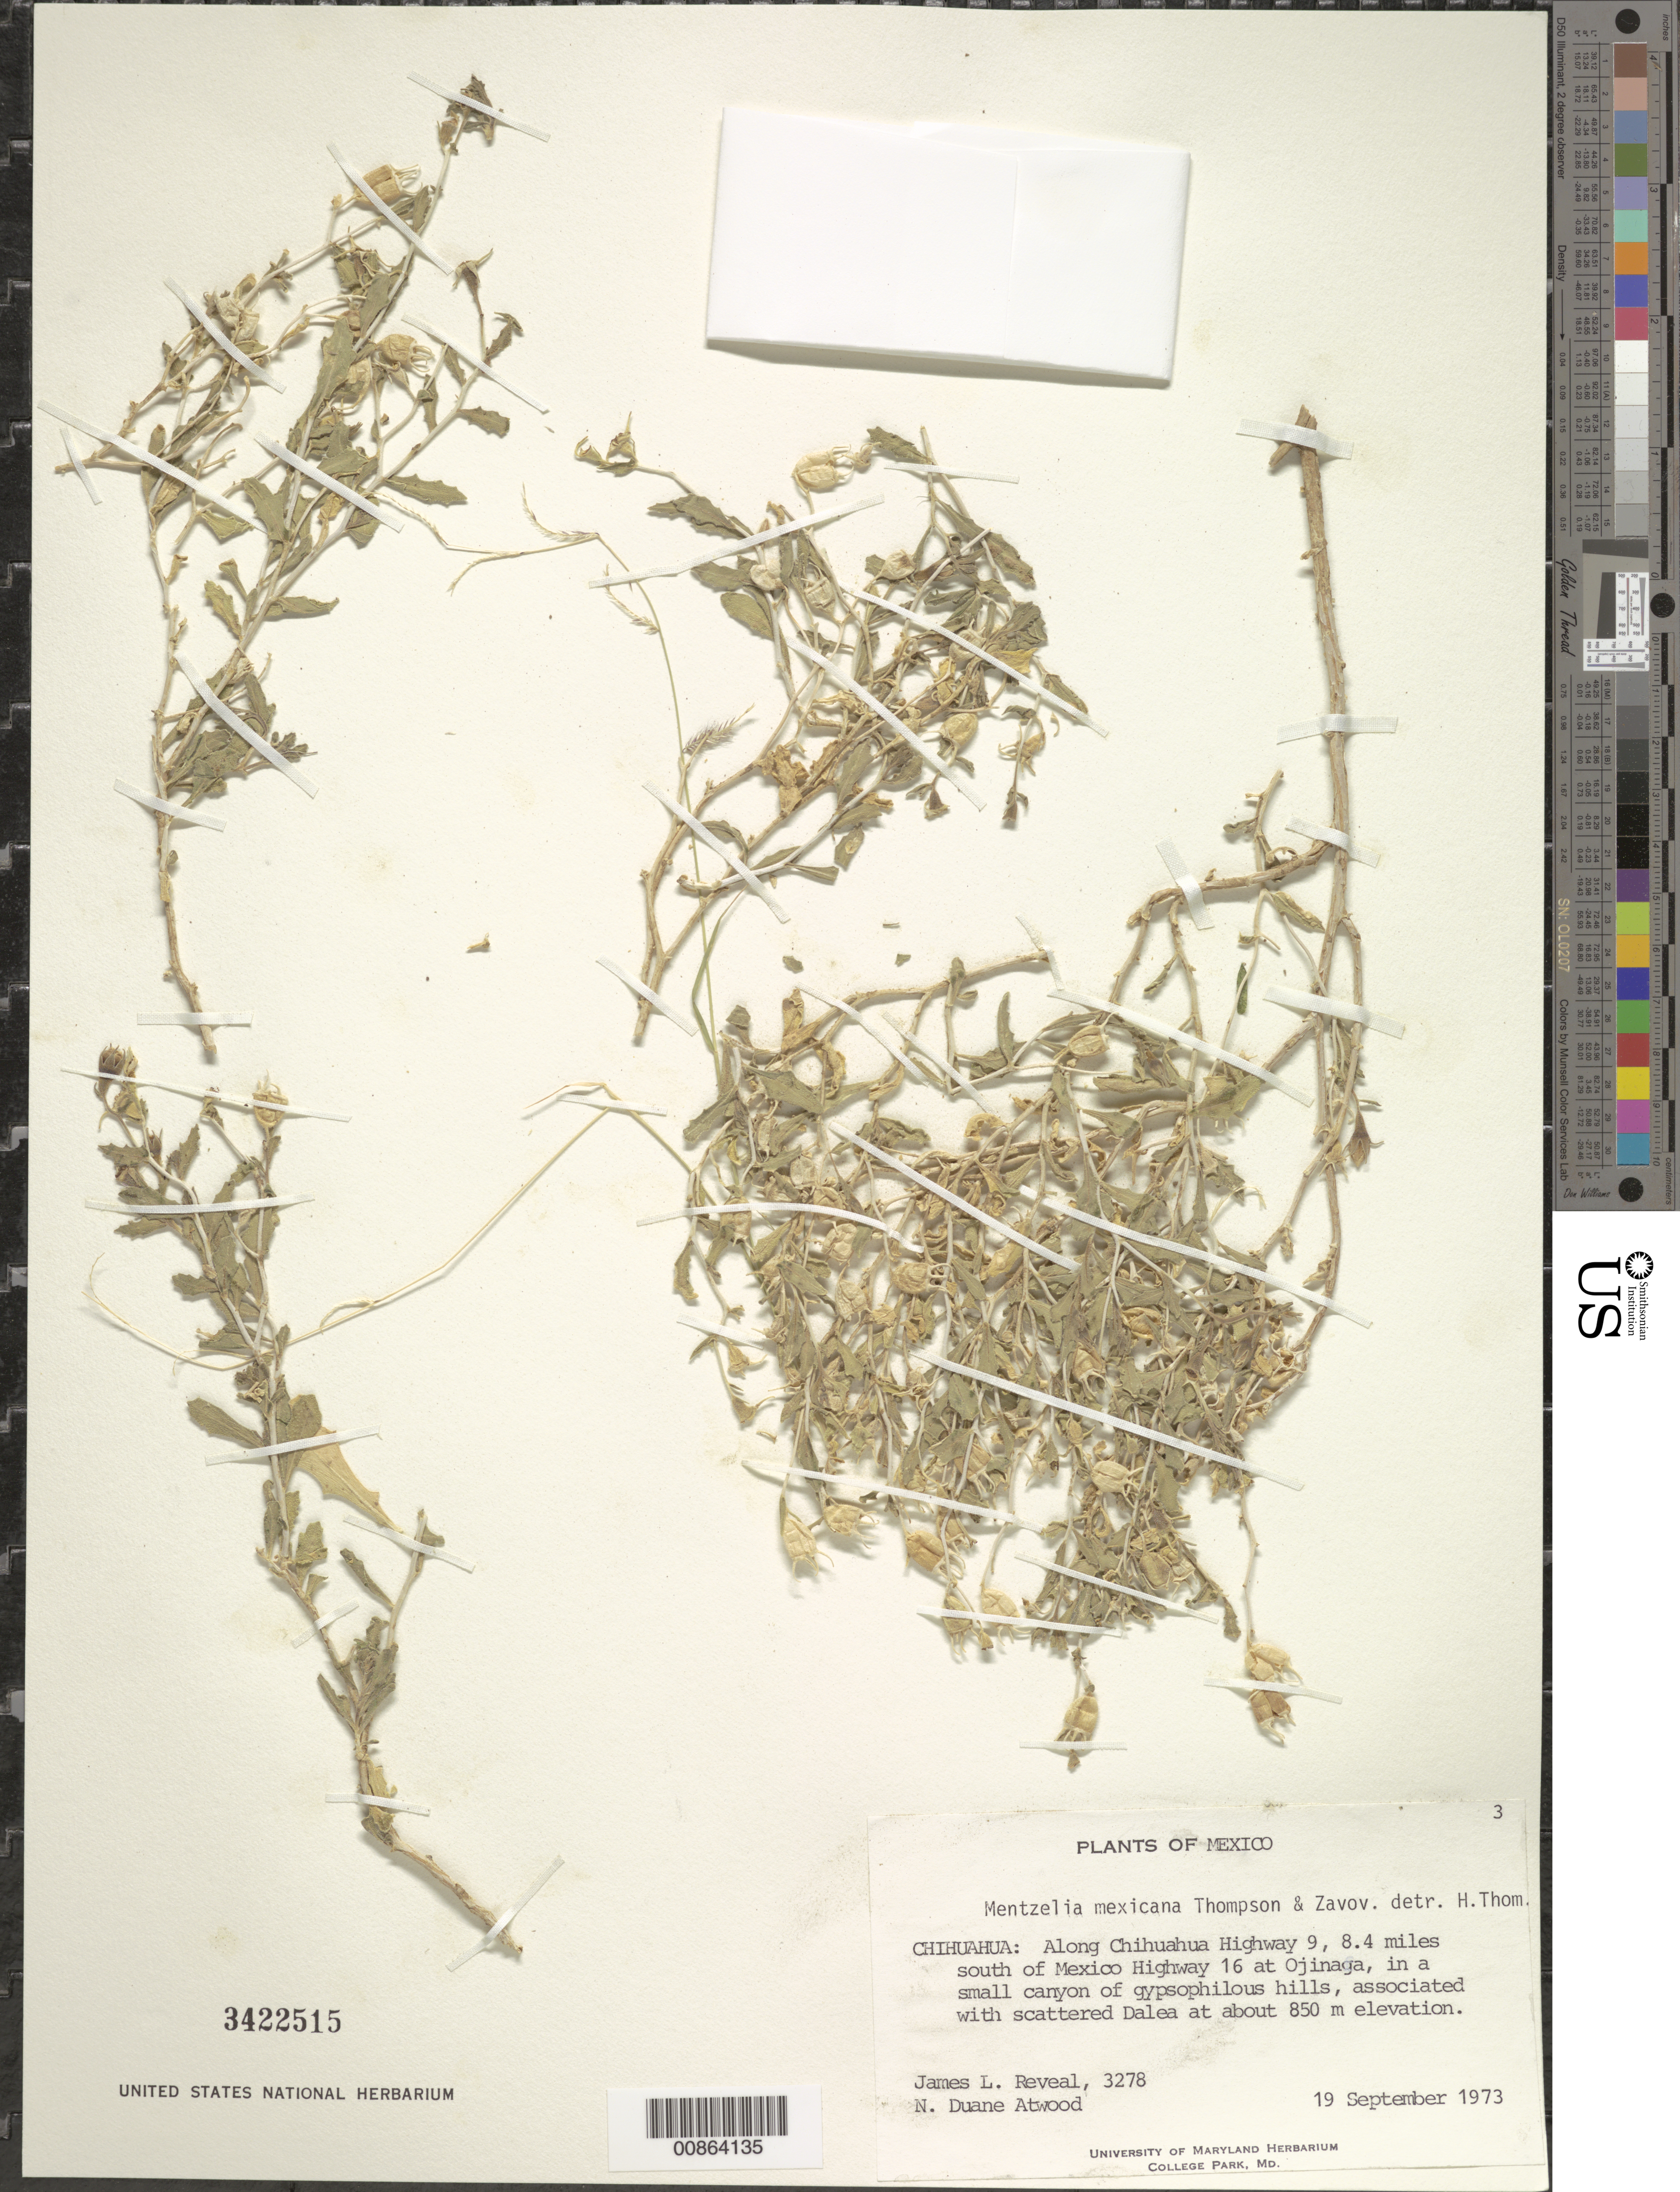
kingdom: Plantae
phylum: Tracheophyta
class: Magnoliopsida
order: Cornales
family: Loasaceae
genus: Mentzelia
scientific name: Mentzelia mexicana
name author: H.J. Thomps. & Zavort.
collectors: J. L. Reveal & N. D. Atwood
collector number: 3278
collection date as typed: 19 Sep 1973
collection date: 1973-09-19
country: Mexico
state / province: Chihuahua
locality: Along Chihuahua Highway 9, 8.4 miles south of Mexico Highway 16 at Ojinaga.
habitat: In a small canyon of gypsophilous hills, associated with scattered Dalea.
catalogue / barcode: US 3422515